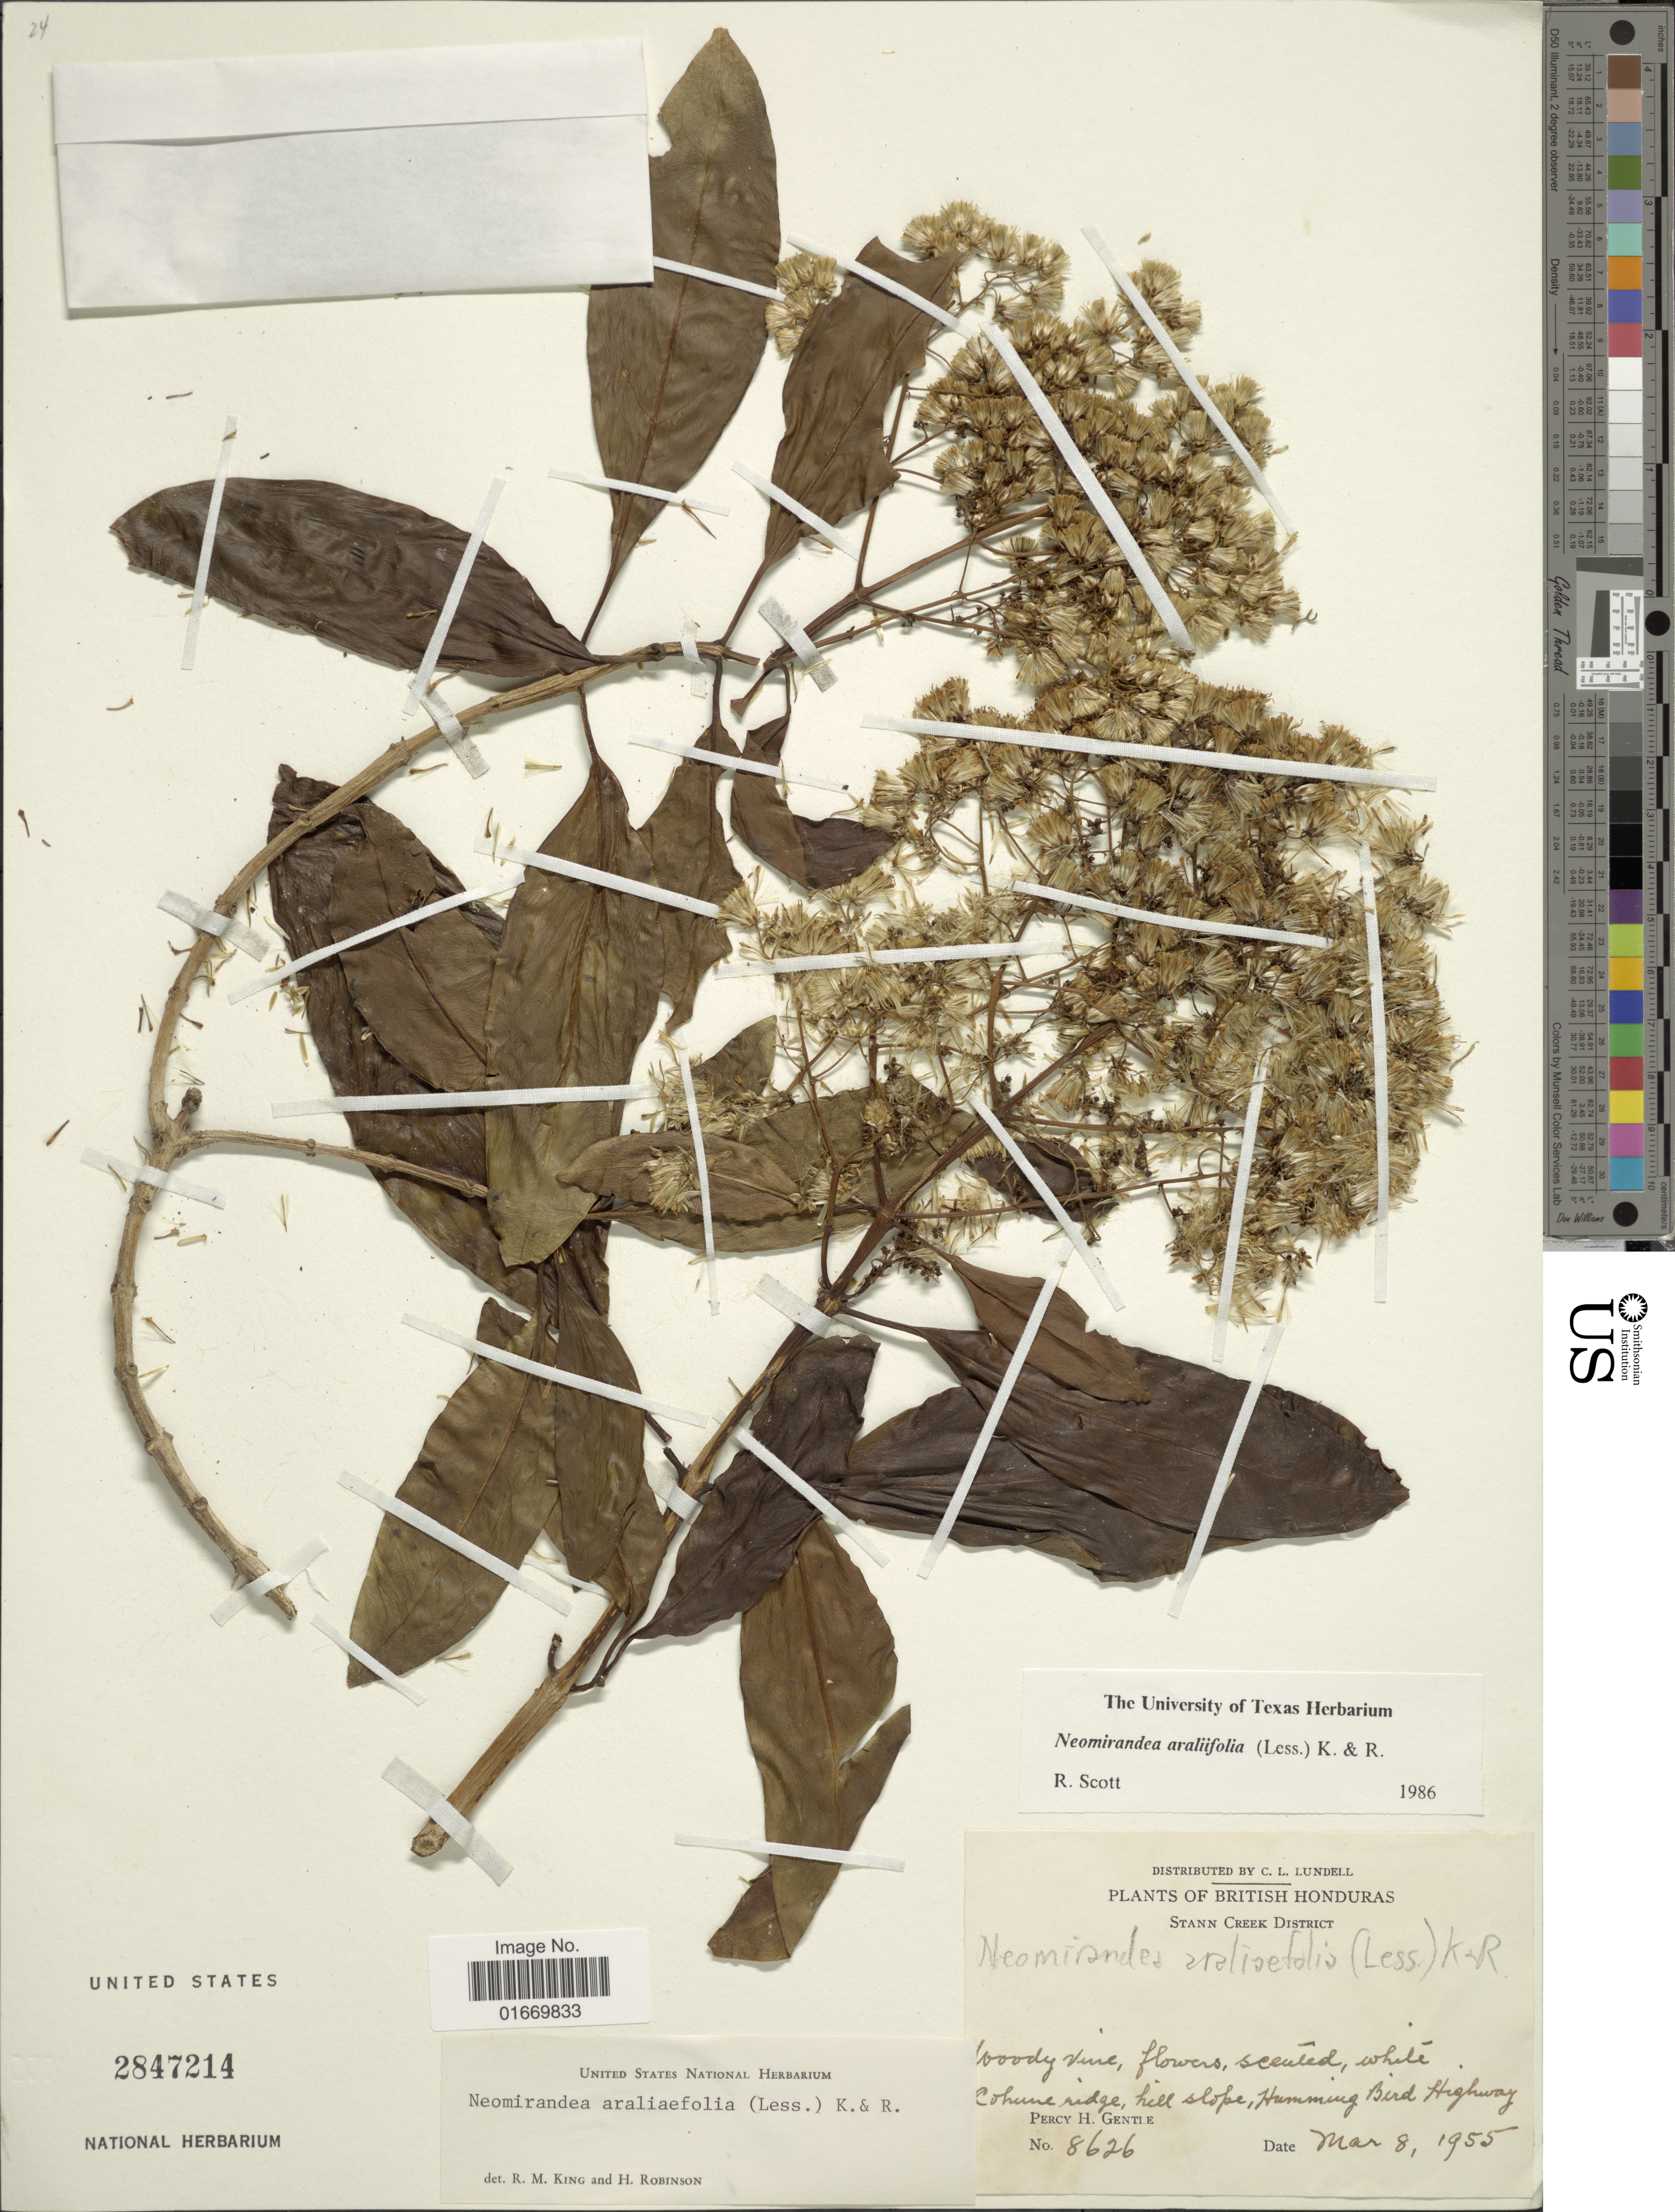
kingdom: Plantae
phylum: Tracheophyta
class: Magnoliopsida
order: Asterales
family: Asteraceae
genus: Neomirandea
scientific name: Neomirandea araliaefolia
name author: (Less.) R.M. King & H. Rob.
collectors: P. H. Gentle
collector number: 8626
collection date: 1955-03-08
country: Belize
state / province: Stann Creek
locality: British Honduras, Cohune ridge, hill slope, Humming Bird Highway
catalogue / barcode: US 2847214